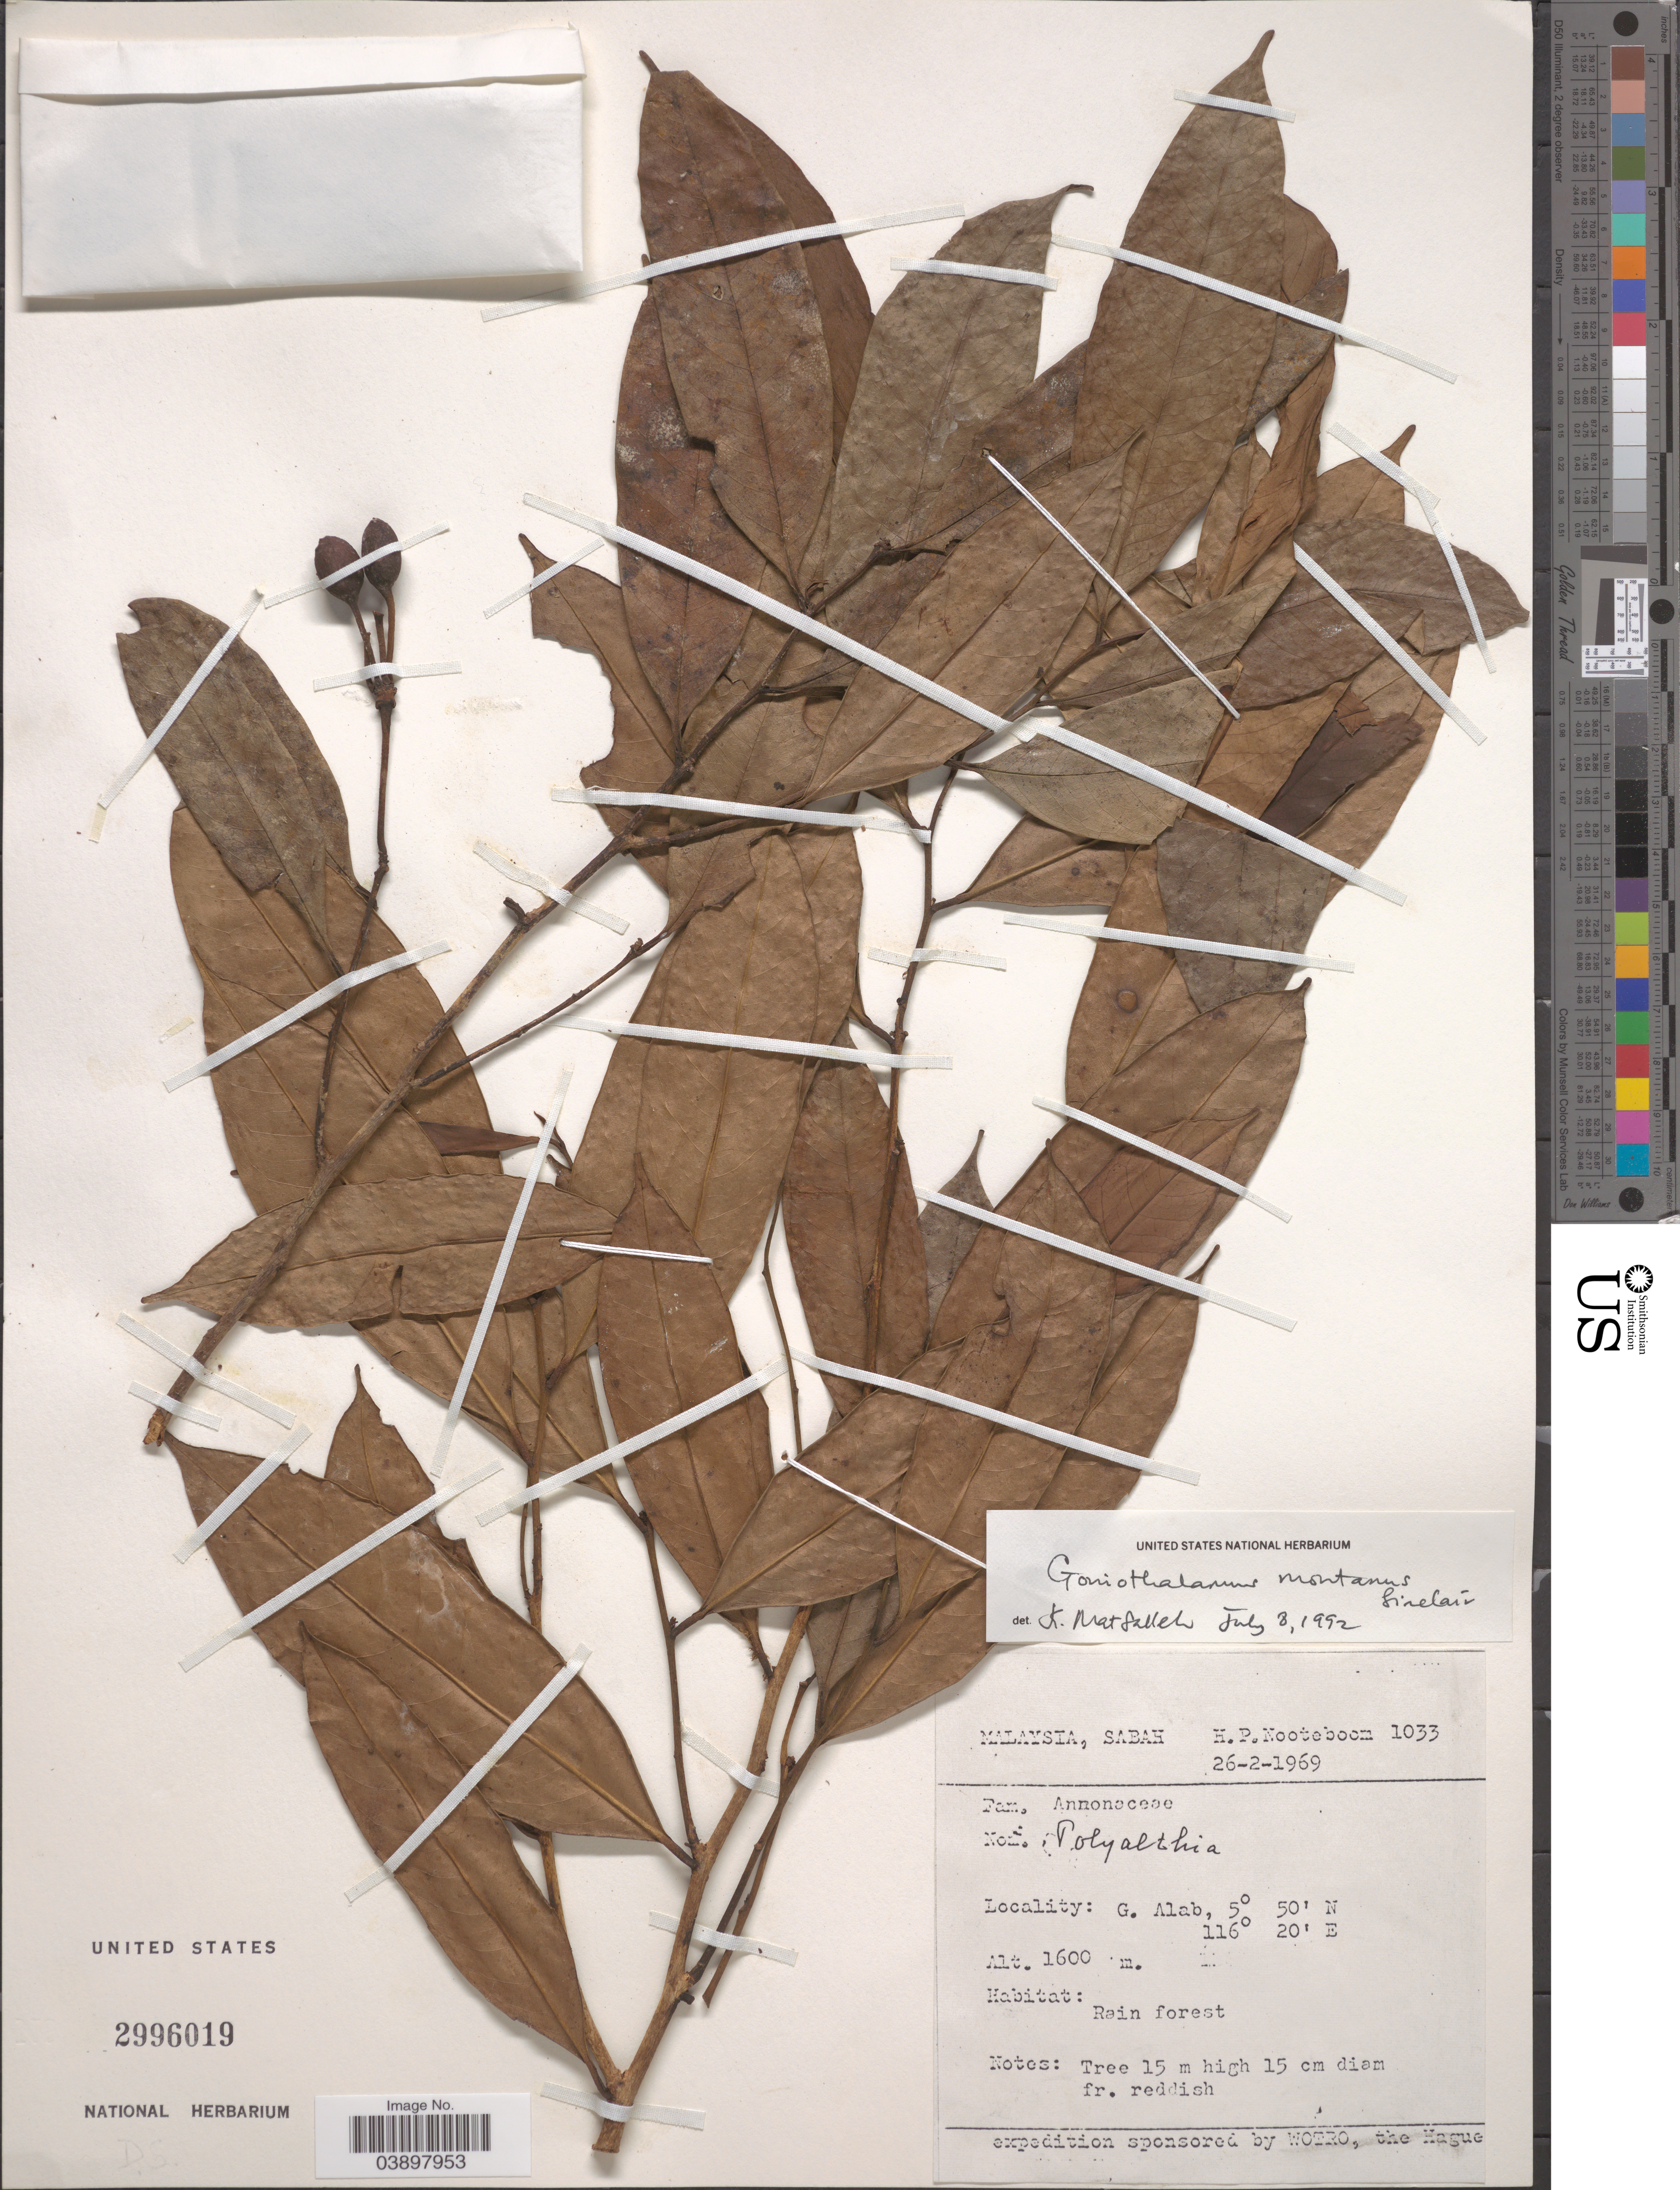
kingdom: Plantae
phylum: Tracheophyta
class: Magnoliopsida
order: Magnoliales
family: Annonaceae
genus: Goniothalamus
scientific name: Goniothalamus montanus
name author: J. Sinclair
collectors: H. P. Nooteboom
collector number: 1033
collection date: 1969-02-26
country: Malaysia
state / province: Sabah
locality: G. Alab.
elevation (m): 1600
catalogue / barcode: US 2996019